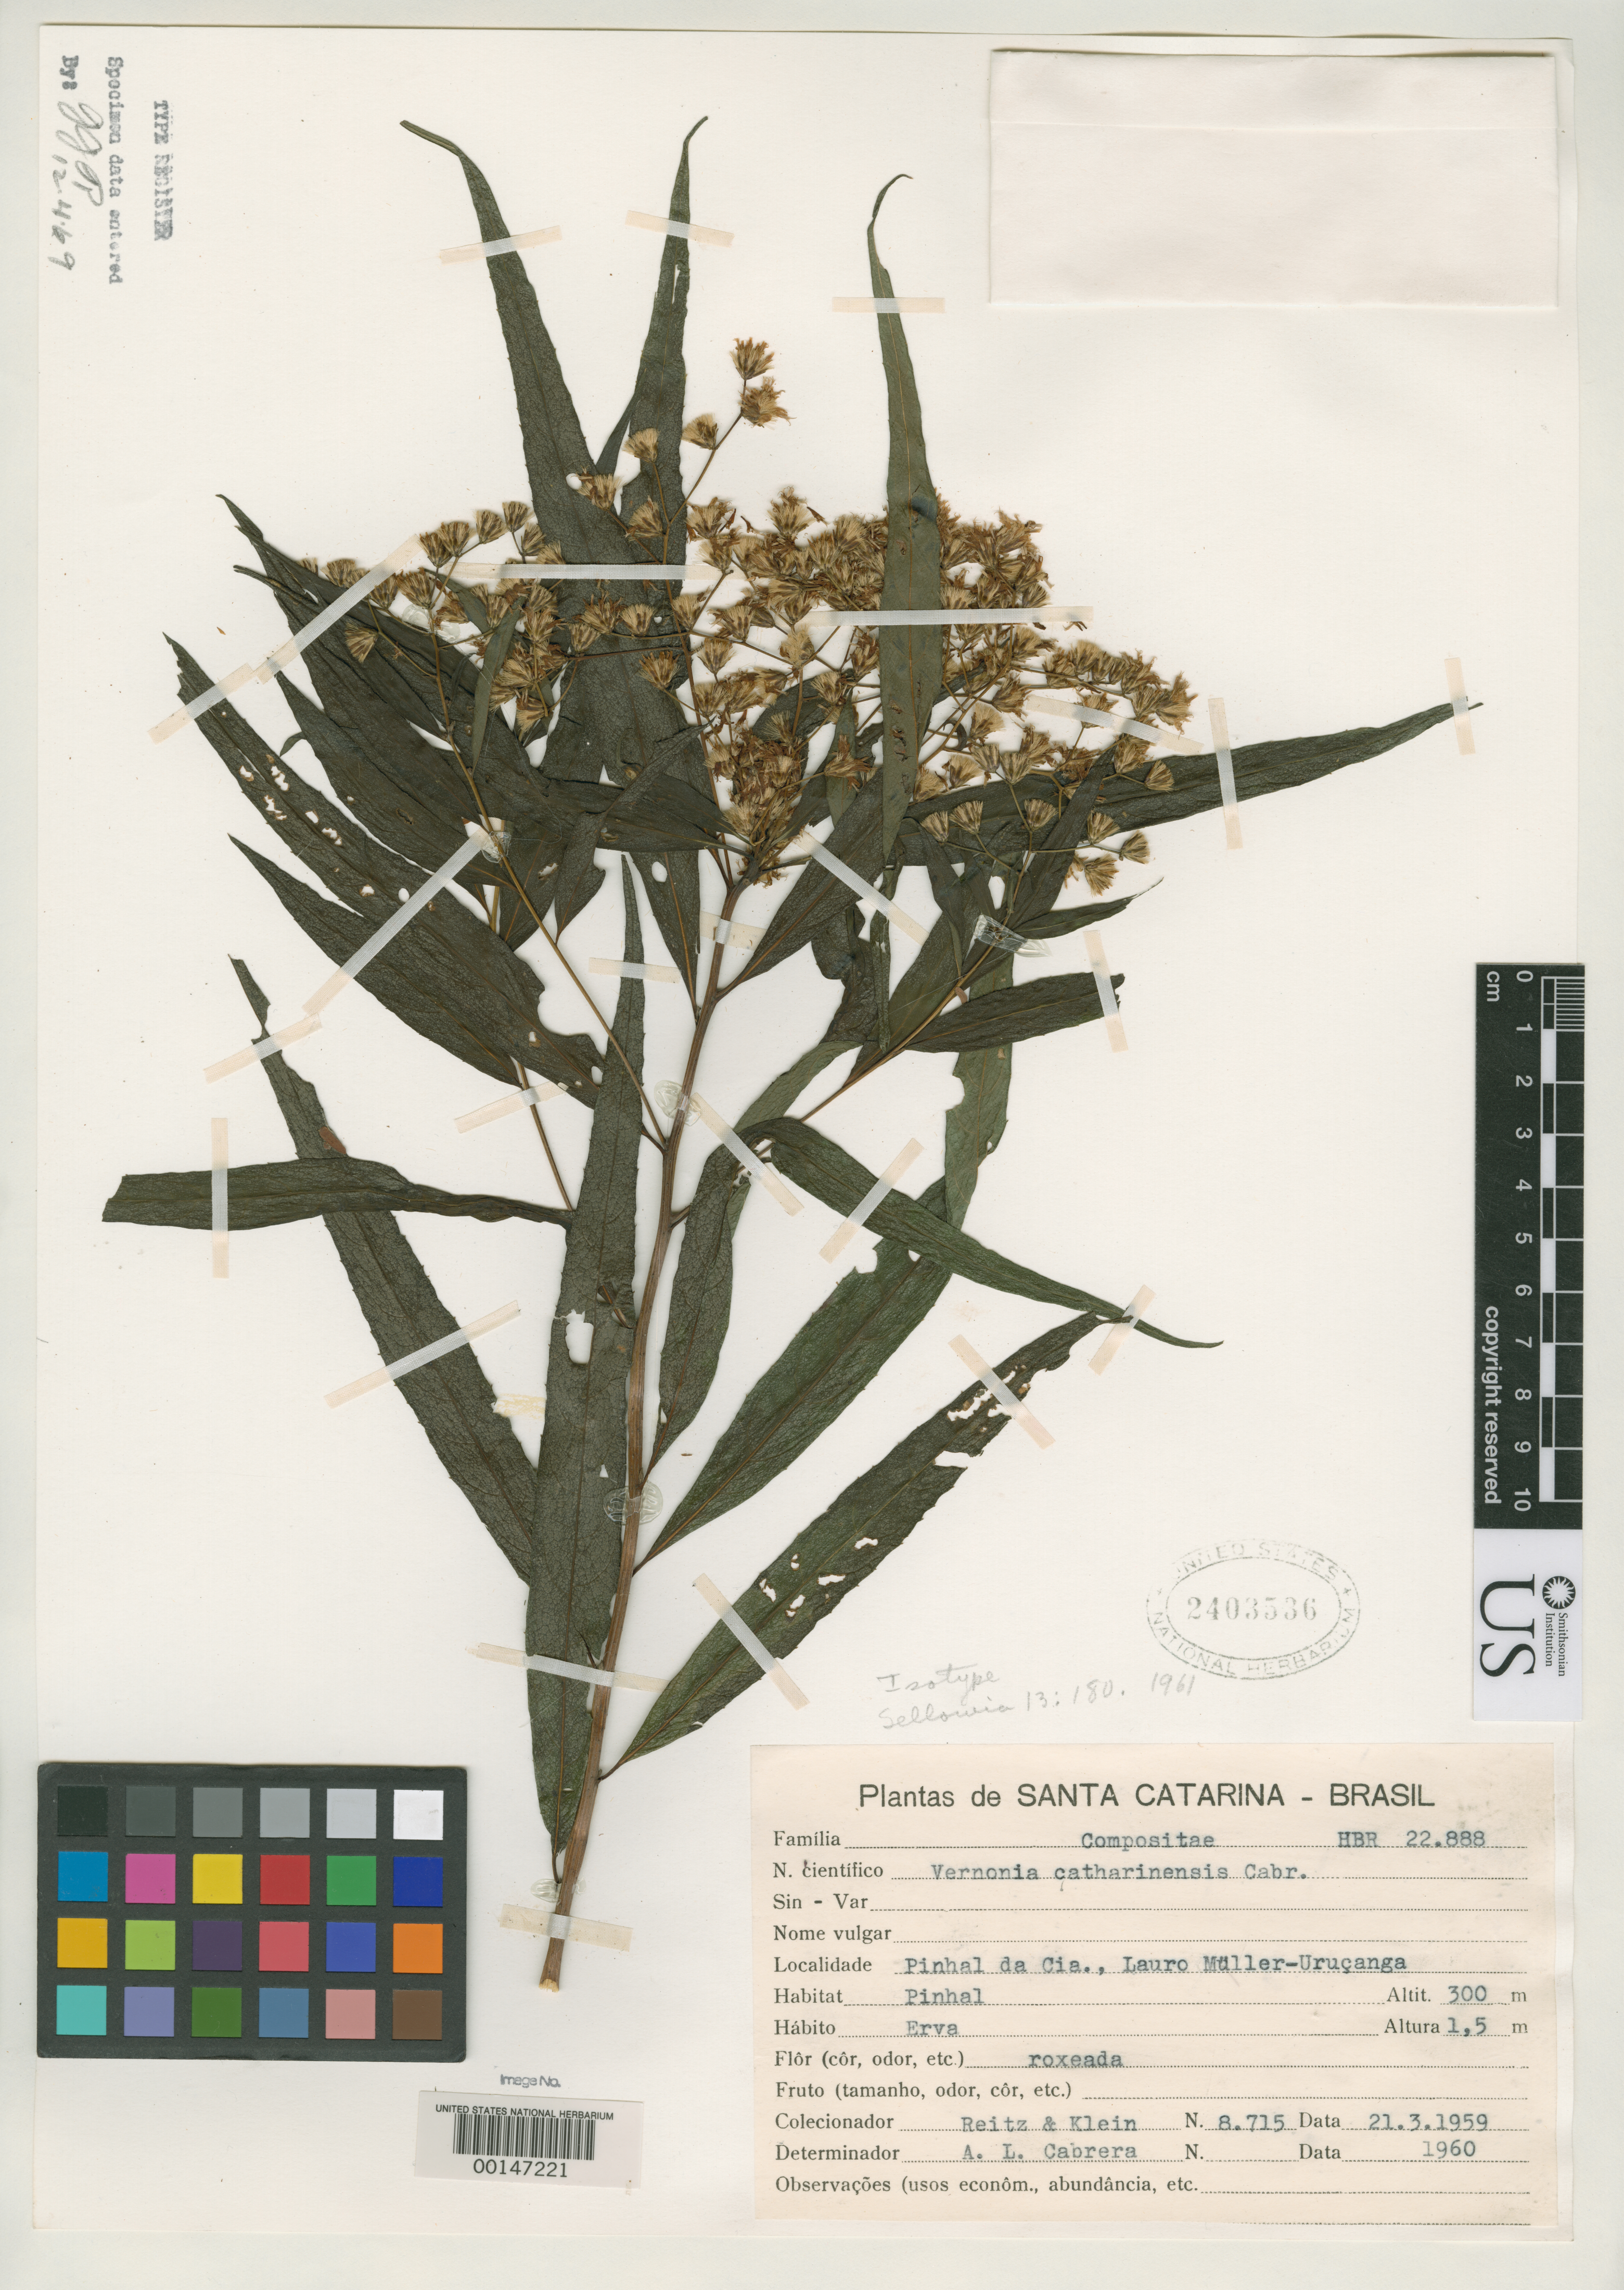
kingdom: Plantae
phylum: Tracheophyta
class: Magnoliopsida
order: Asterales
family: Asteraceae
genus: Vernonia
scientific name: Vernonia catharinensis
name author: Cabrera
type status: Isotype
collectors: R. Reitz & R. M. Klein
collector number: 8715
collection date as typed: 21 Mar 1959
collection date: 1959-03-21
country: Brazil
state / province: Santa Catarina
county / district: Pinhal Da Cia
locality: Lauro Muller- Urucanga.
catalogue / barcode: US 2403536